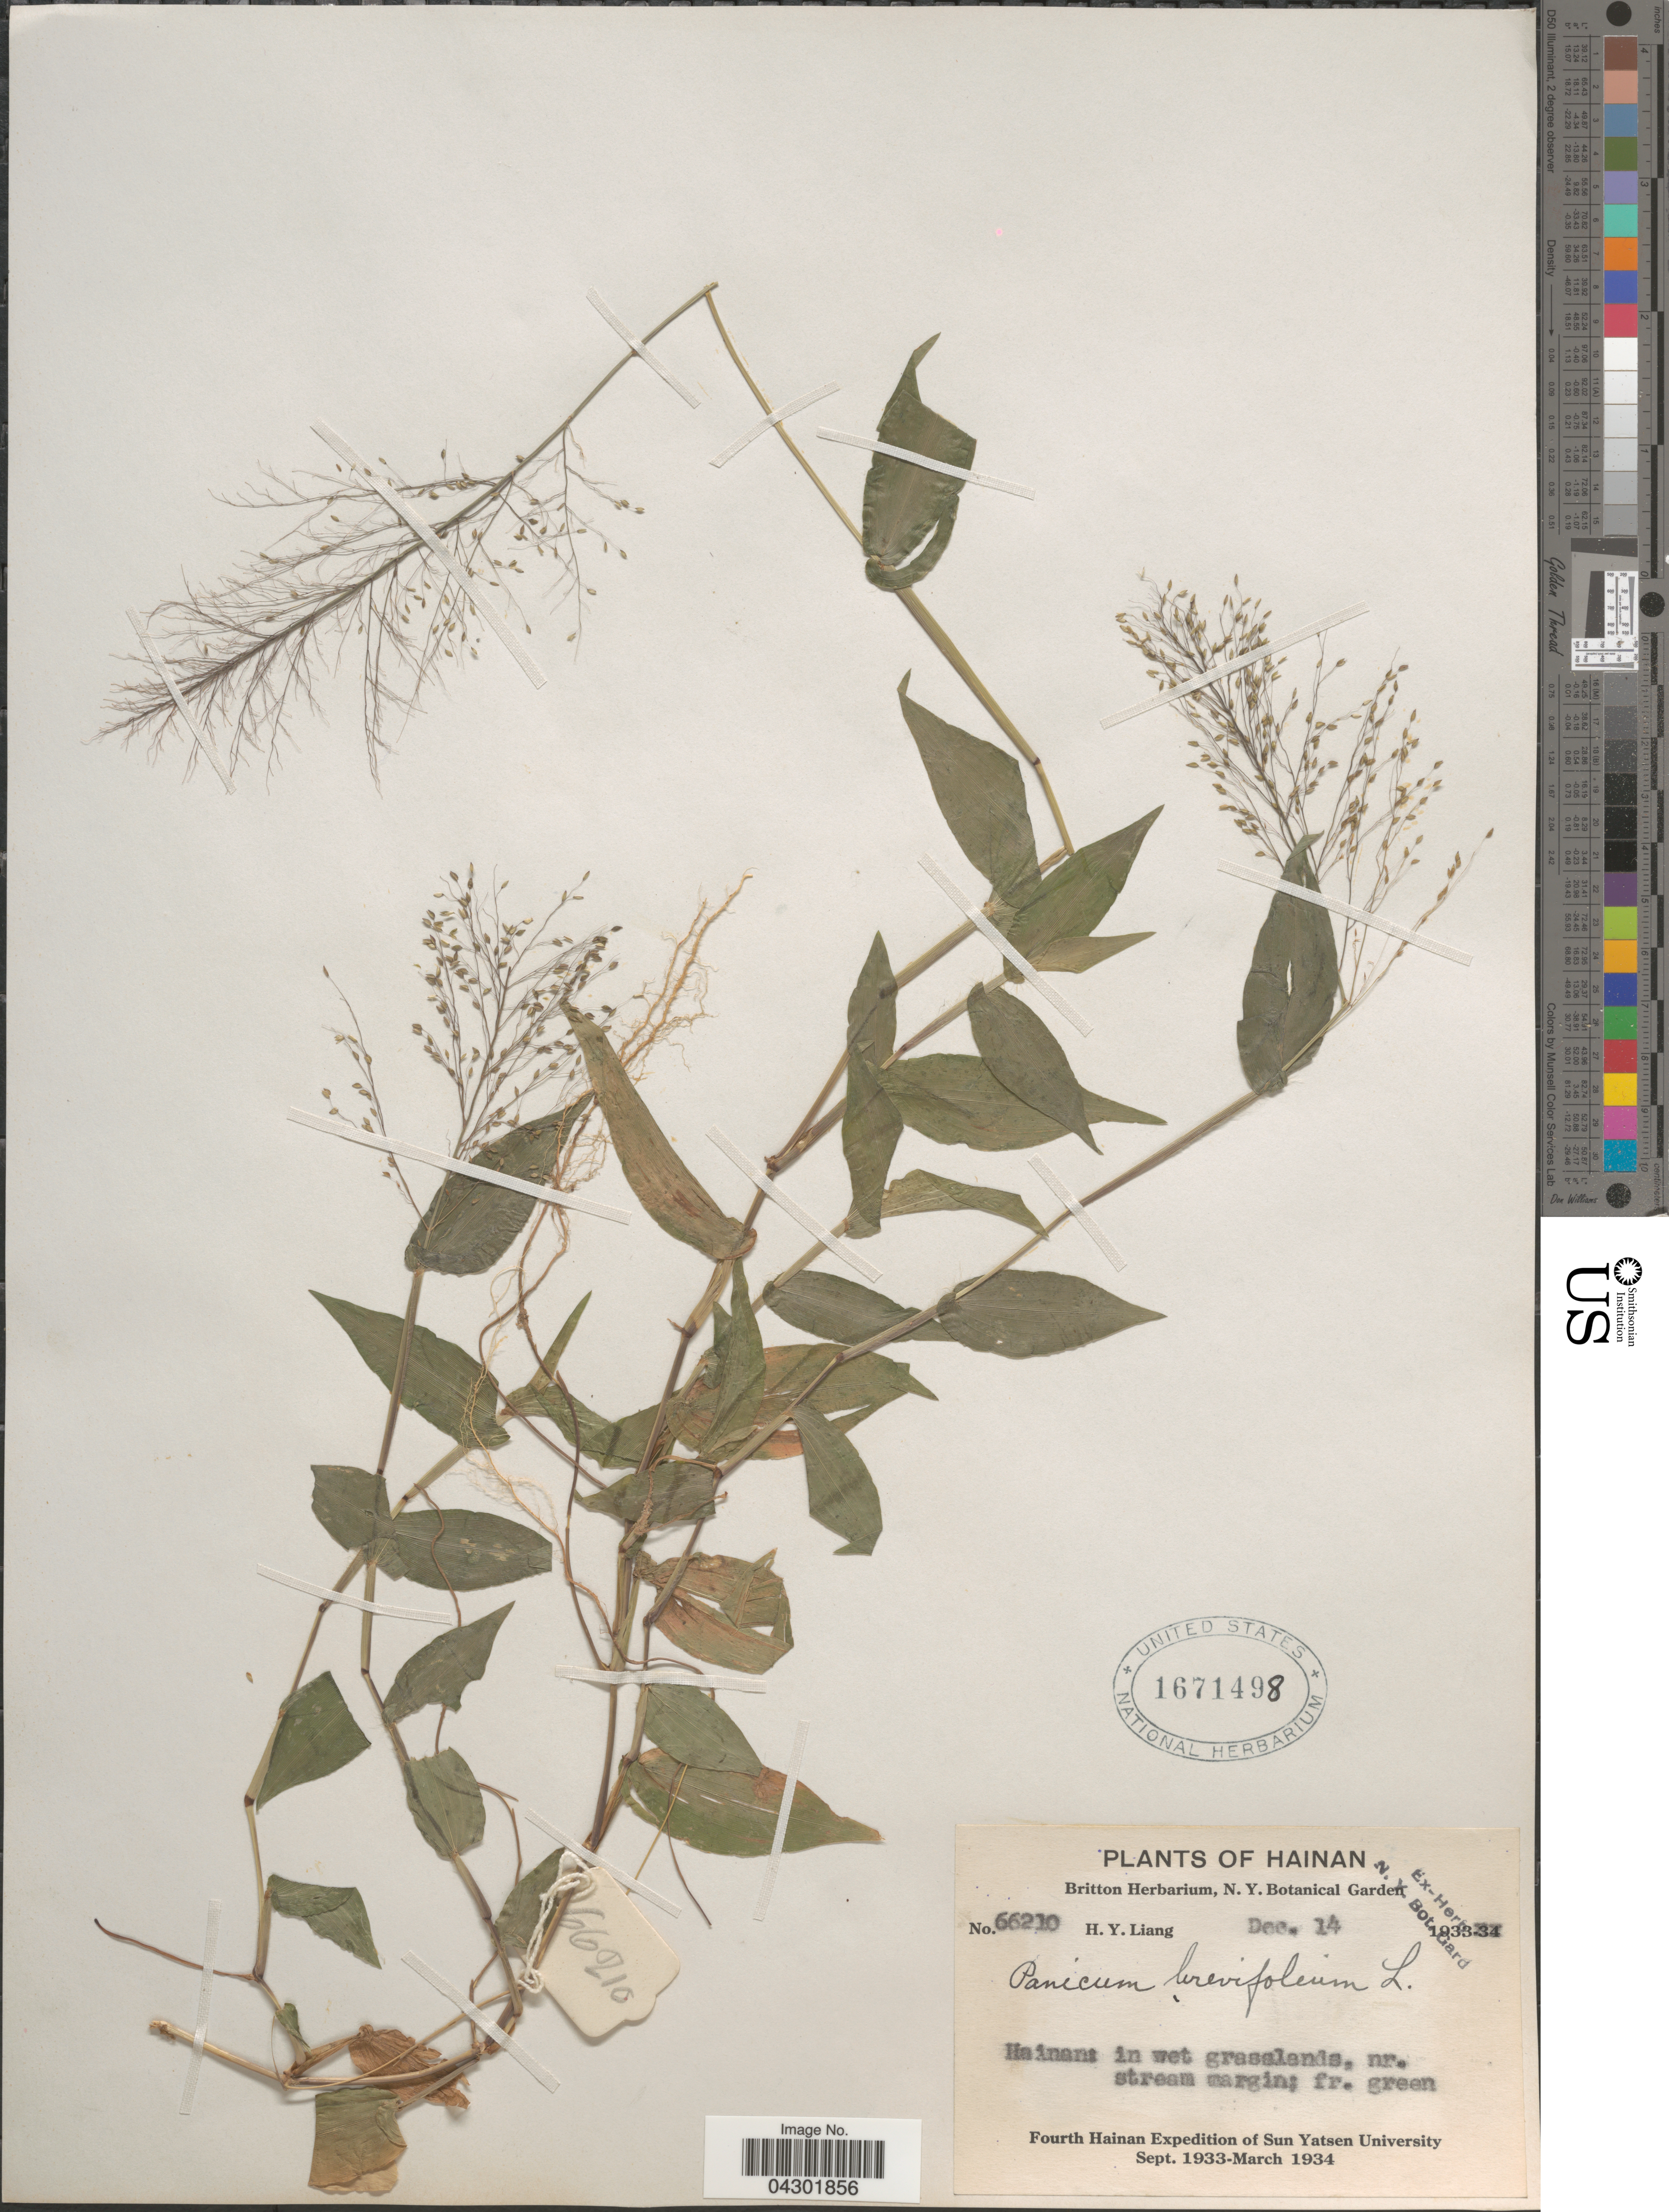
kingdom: Plantae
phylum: Tracheophyta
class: Liliopsida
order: Poales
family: Poaceae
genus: Panicum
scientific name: Panicum brevifolium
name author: L.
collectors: H. Y. Liang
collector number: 66210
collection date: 1933-12-14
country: China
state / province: Hainan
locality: Hainan in wet grasslands, nr. stream margin. Fourth Hainan Expedition of Sun Yatsen University Sept. 1933-March 1934.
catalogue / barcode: US 1671498